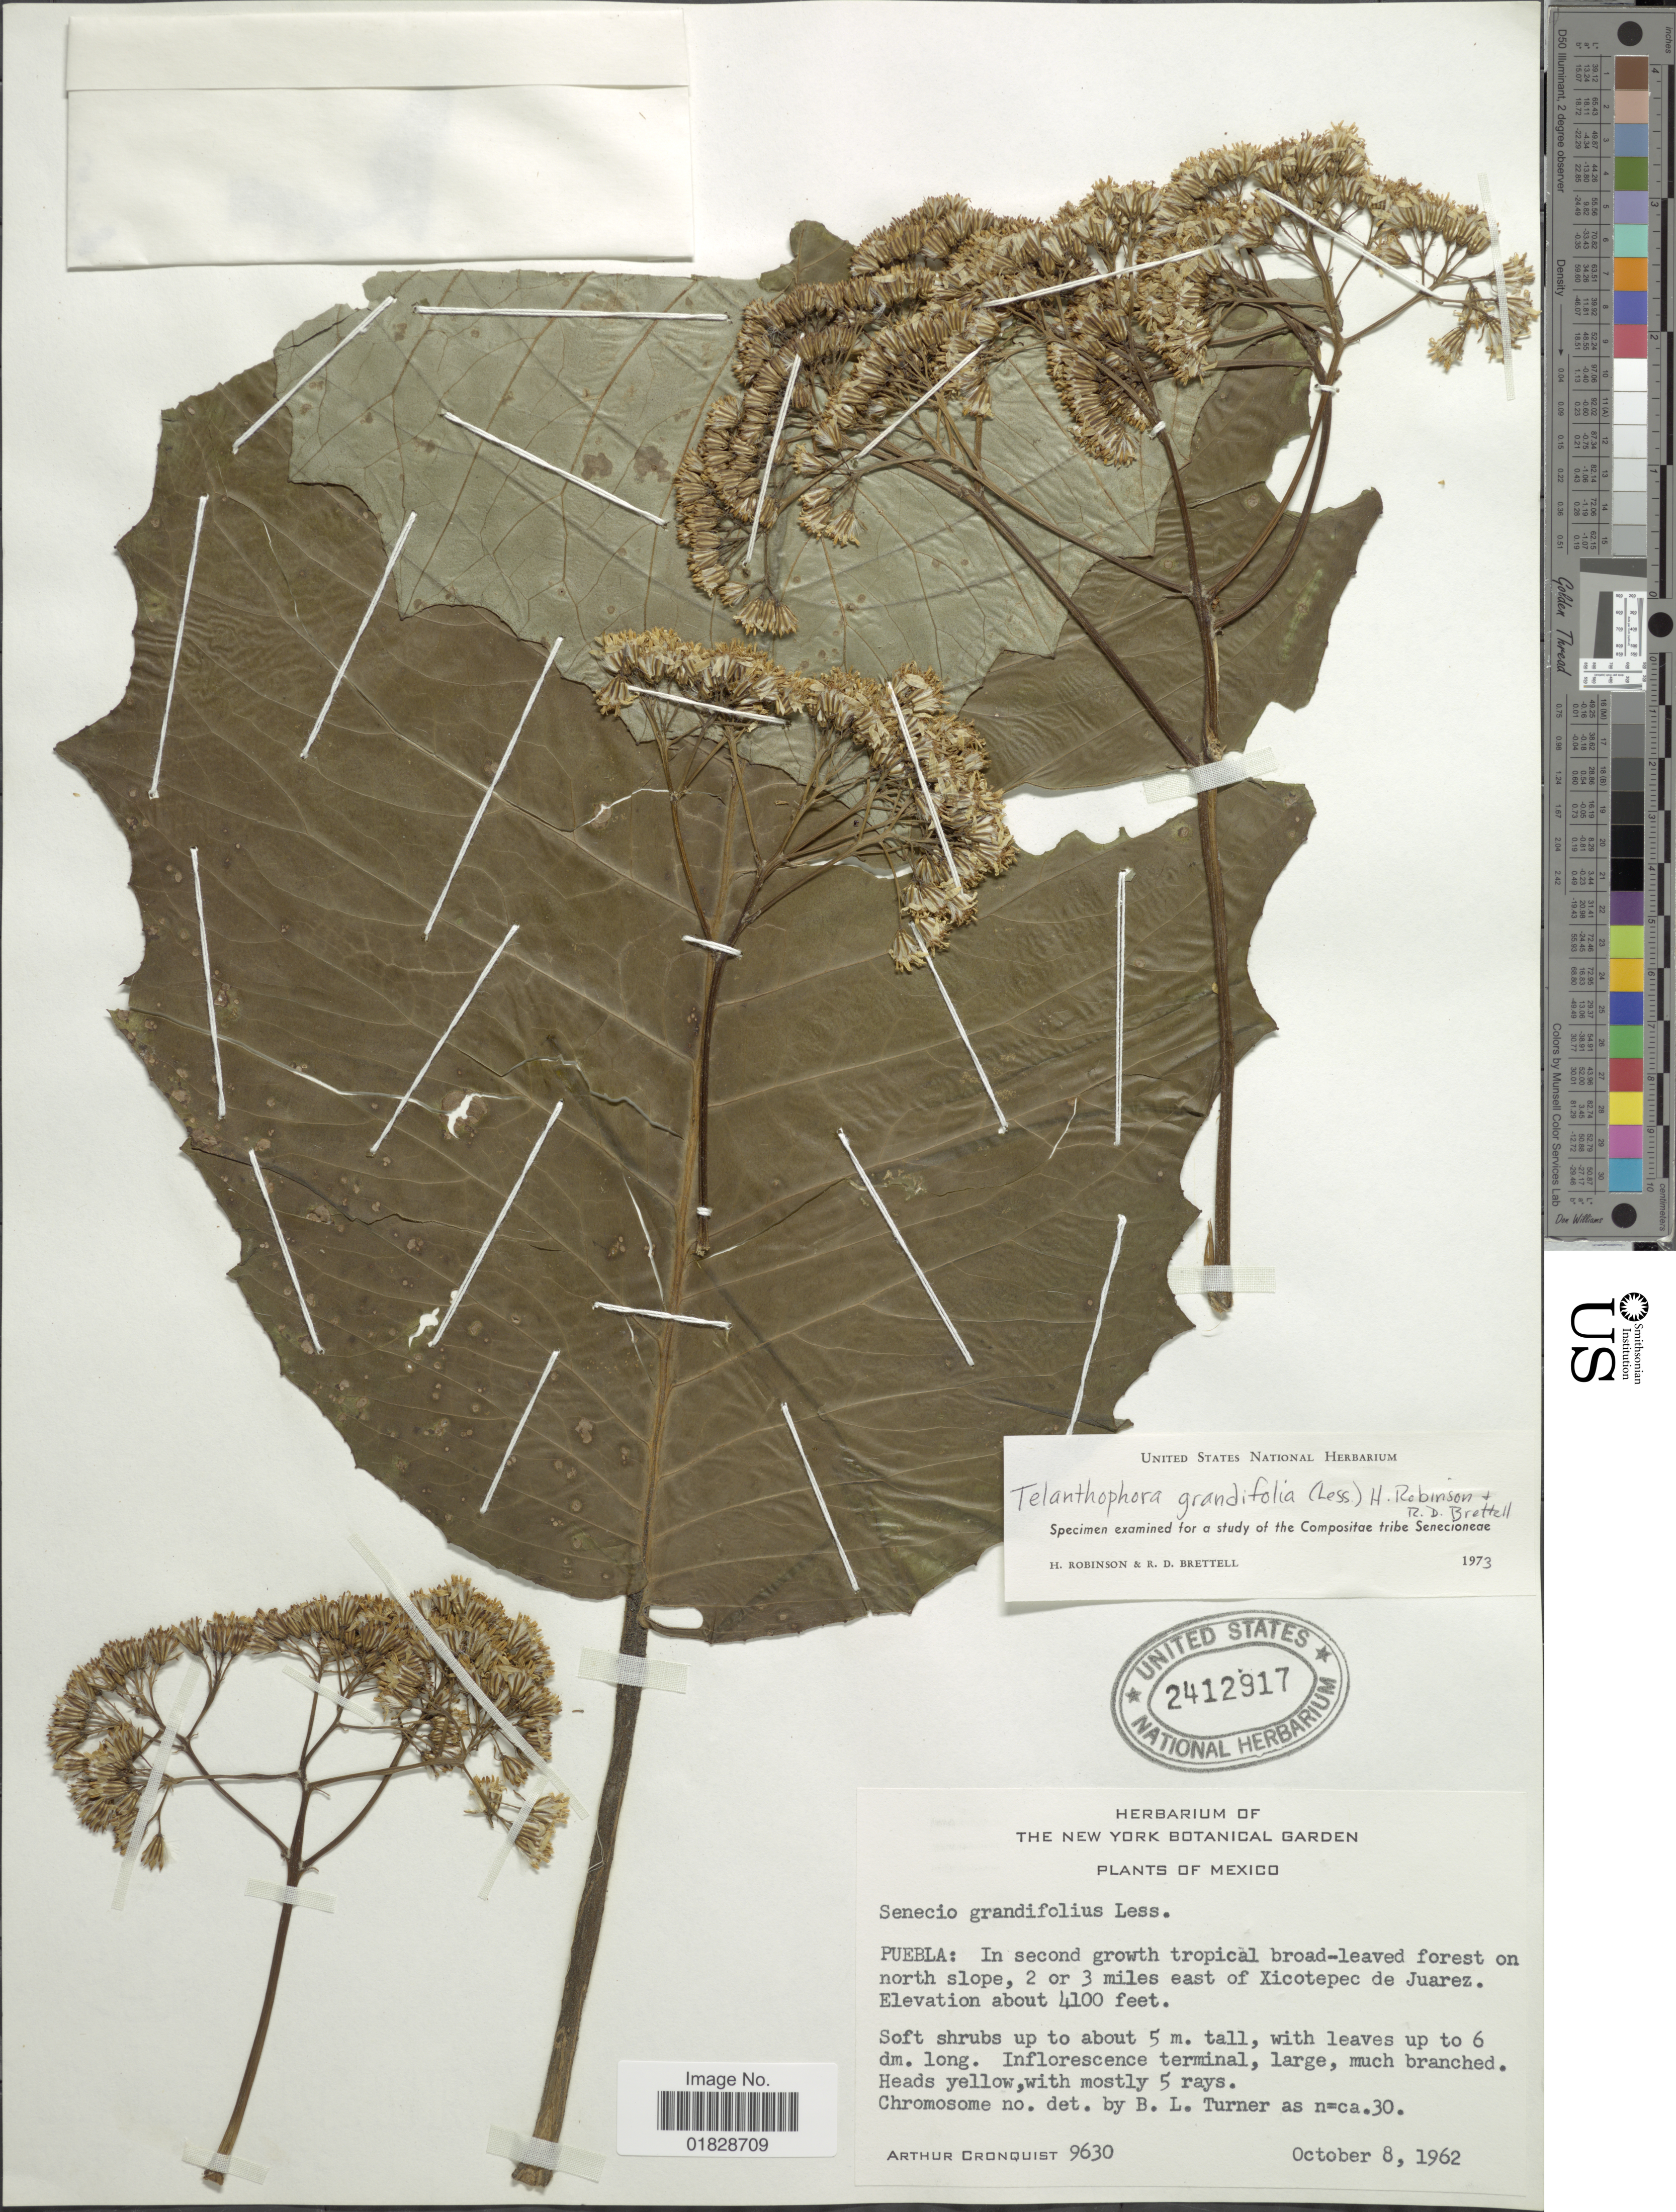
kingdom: Plantae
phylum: Tracheophyta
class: Magnoliopsida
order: Asterales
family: Asteraceae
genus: Telanthophora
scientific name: Telanthophora grandifolia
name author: (Less.) H. Rob. & Brettell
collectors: A. J. Cronquist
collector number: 9630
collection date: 1962-10-08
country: Mexico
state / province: Puebla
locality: Puebla: In second growth tropical broad-leaved forest on north slope, 2 or 3 miles east of Xicotepec de Juarez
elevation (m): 1250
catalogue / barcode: US 2412917